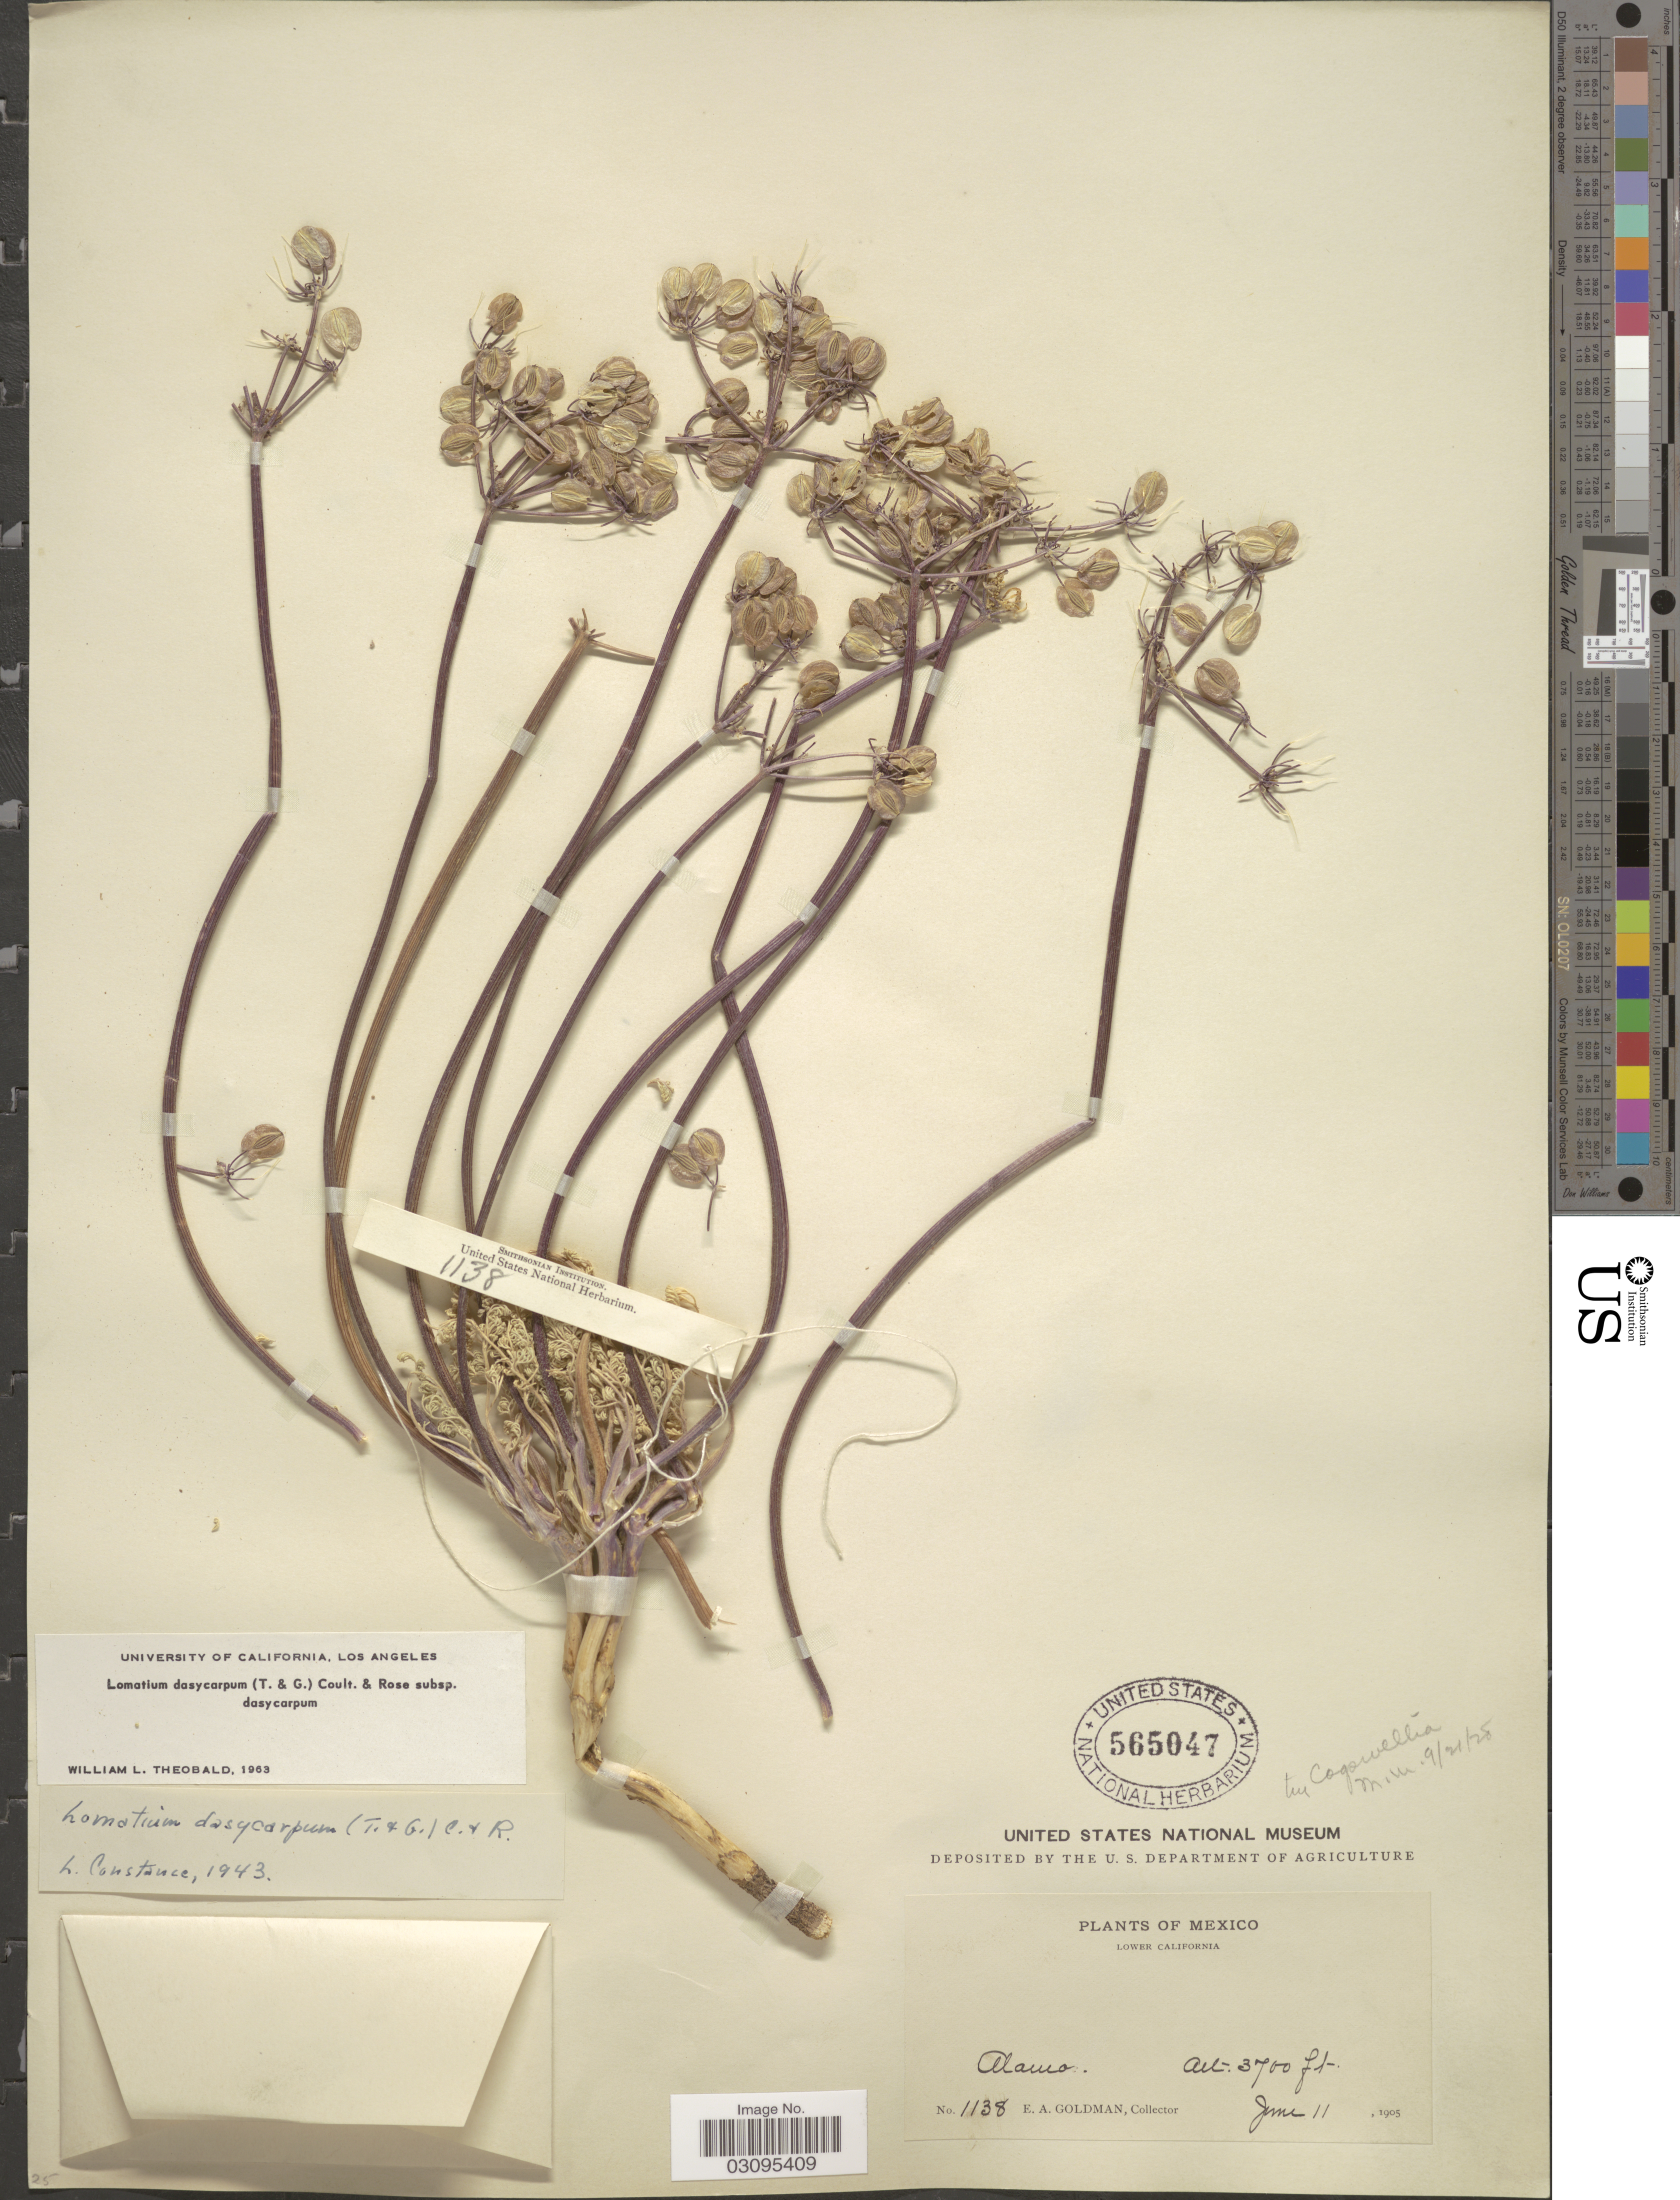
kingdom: Plantae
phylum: Tracheophyta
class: Magnoliopsida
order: Apiales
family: Apiaceae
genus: Lomatium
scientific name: Lomatium dasycarpum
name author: (Torr. & A. Gray) J.M. Coult. & Rose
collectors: E. A. Goldman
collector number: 1138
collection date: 1905-06-11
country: Mexico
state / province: Baja California Norte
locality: Lower California, Alamo.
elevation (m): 1128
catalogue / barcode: US 565047